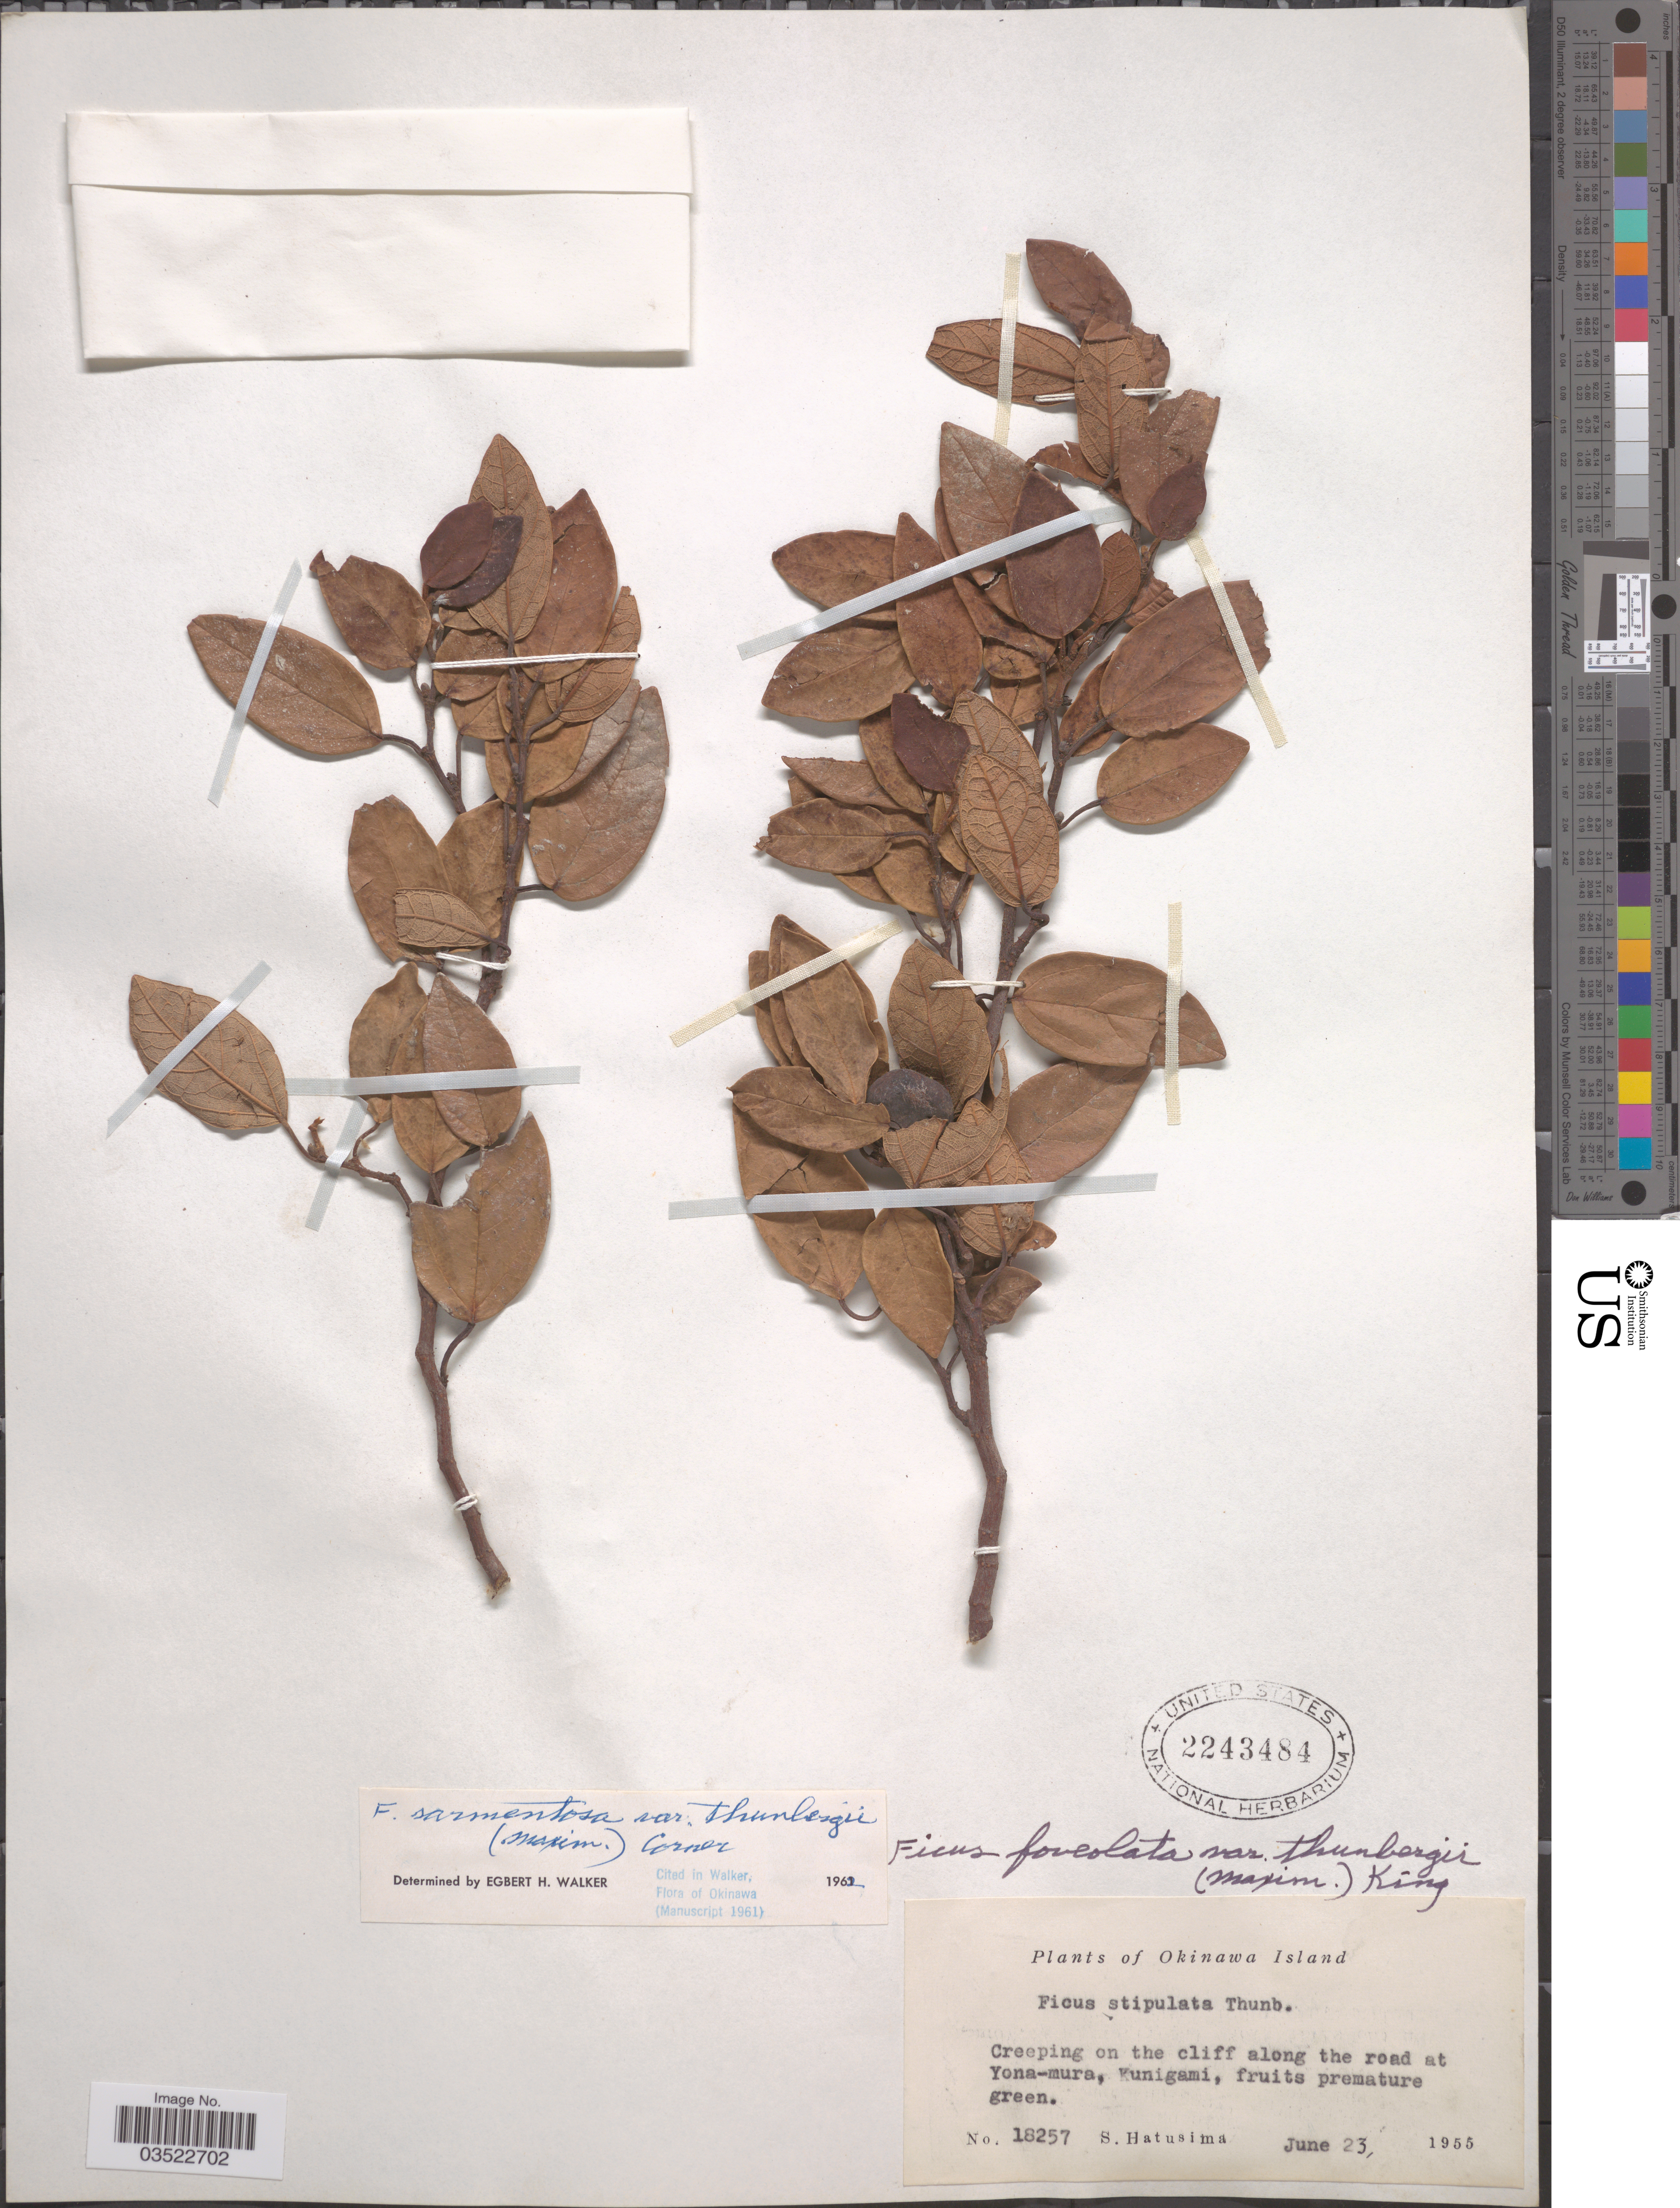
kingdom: Plantae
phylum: Tracheophyta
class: Magnoliopsida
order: Rosales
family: Moraceae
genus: Ficus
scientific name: Ficus sarmentosa var. thunbergii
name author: (Maxim.) Corner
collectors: S. Hatusima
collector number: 18257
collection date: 1955-06-23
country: Japan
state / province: Okinawa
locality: Okinawa Island. Creeping on the cliff along the road at Yona-mura, Kunigami.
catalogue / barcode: US 2243484